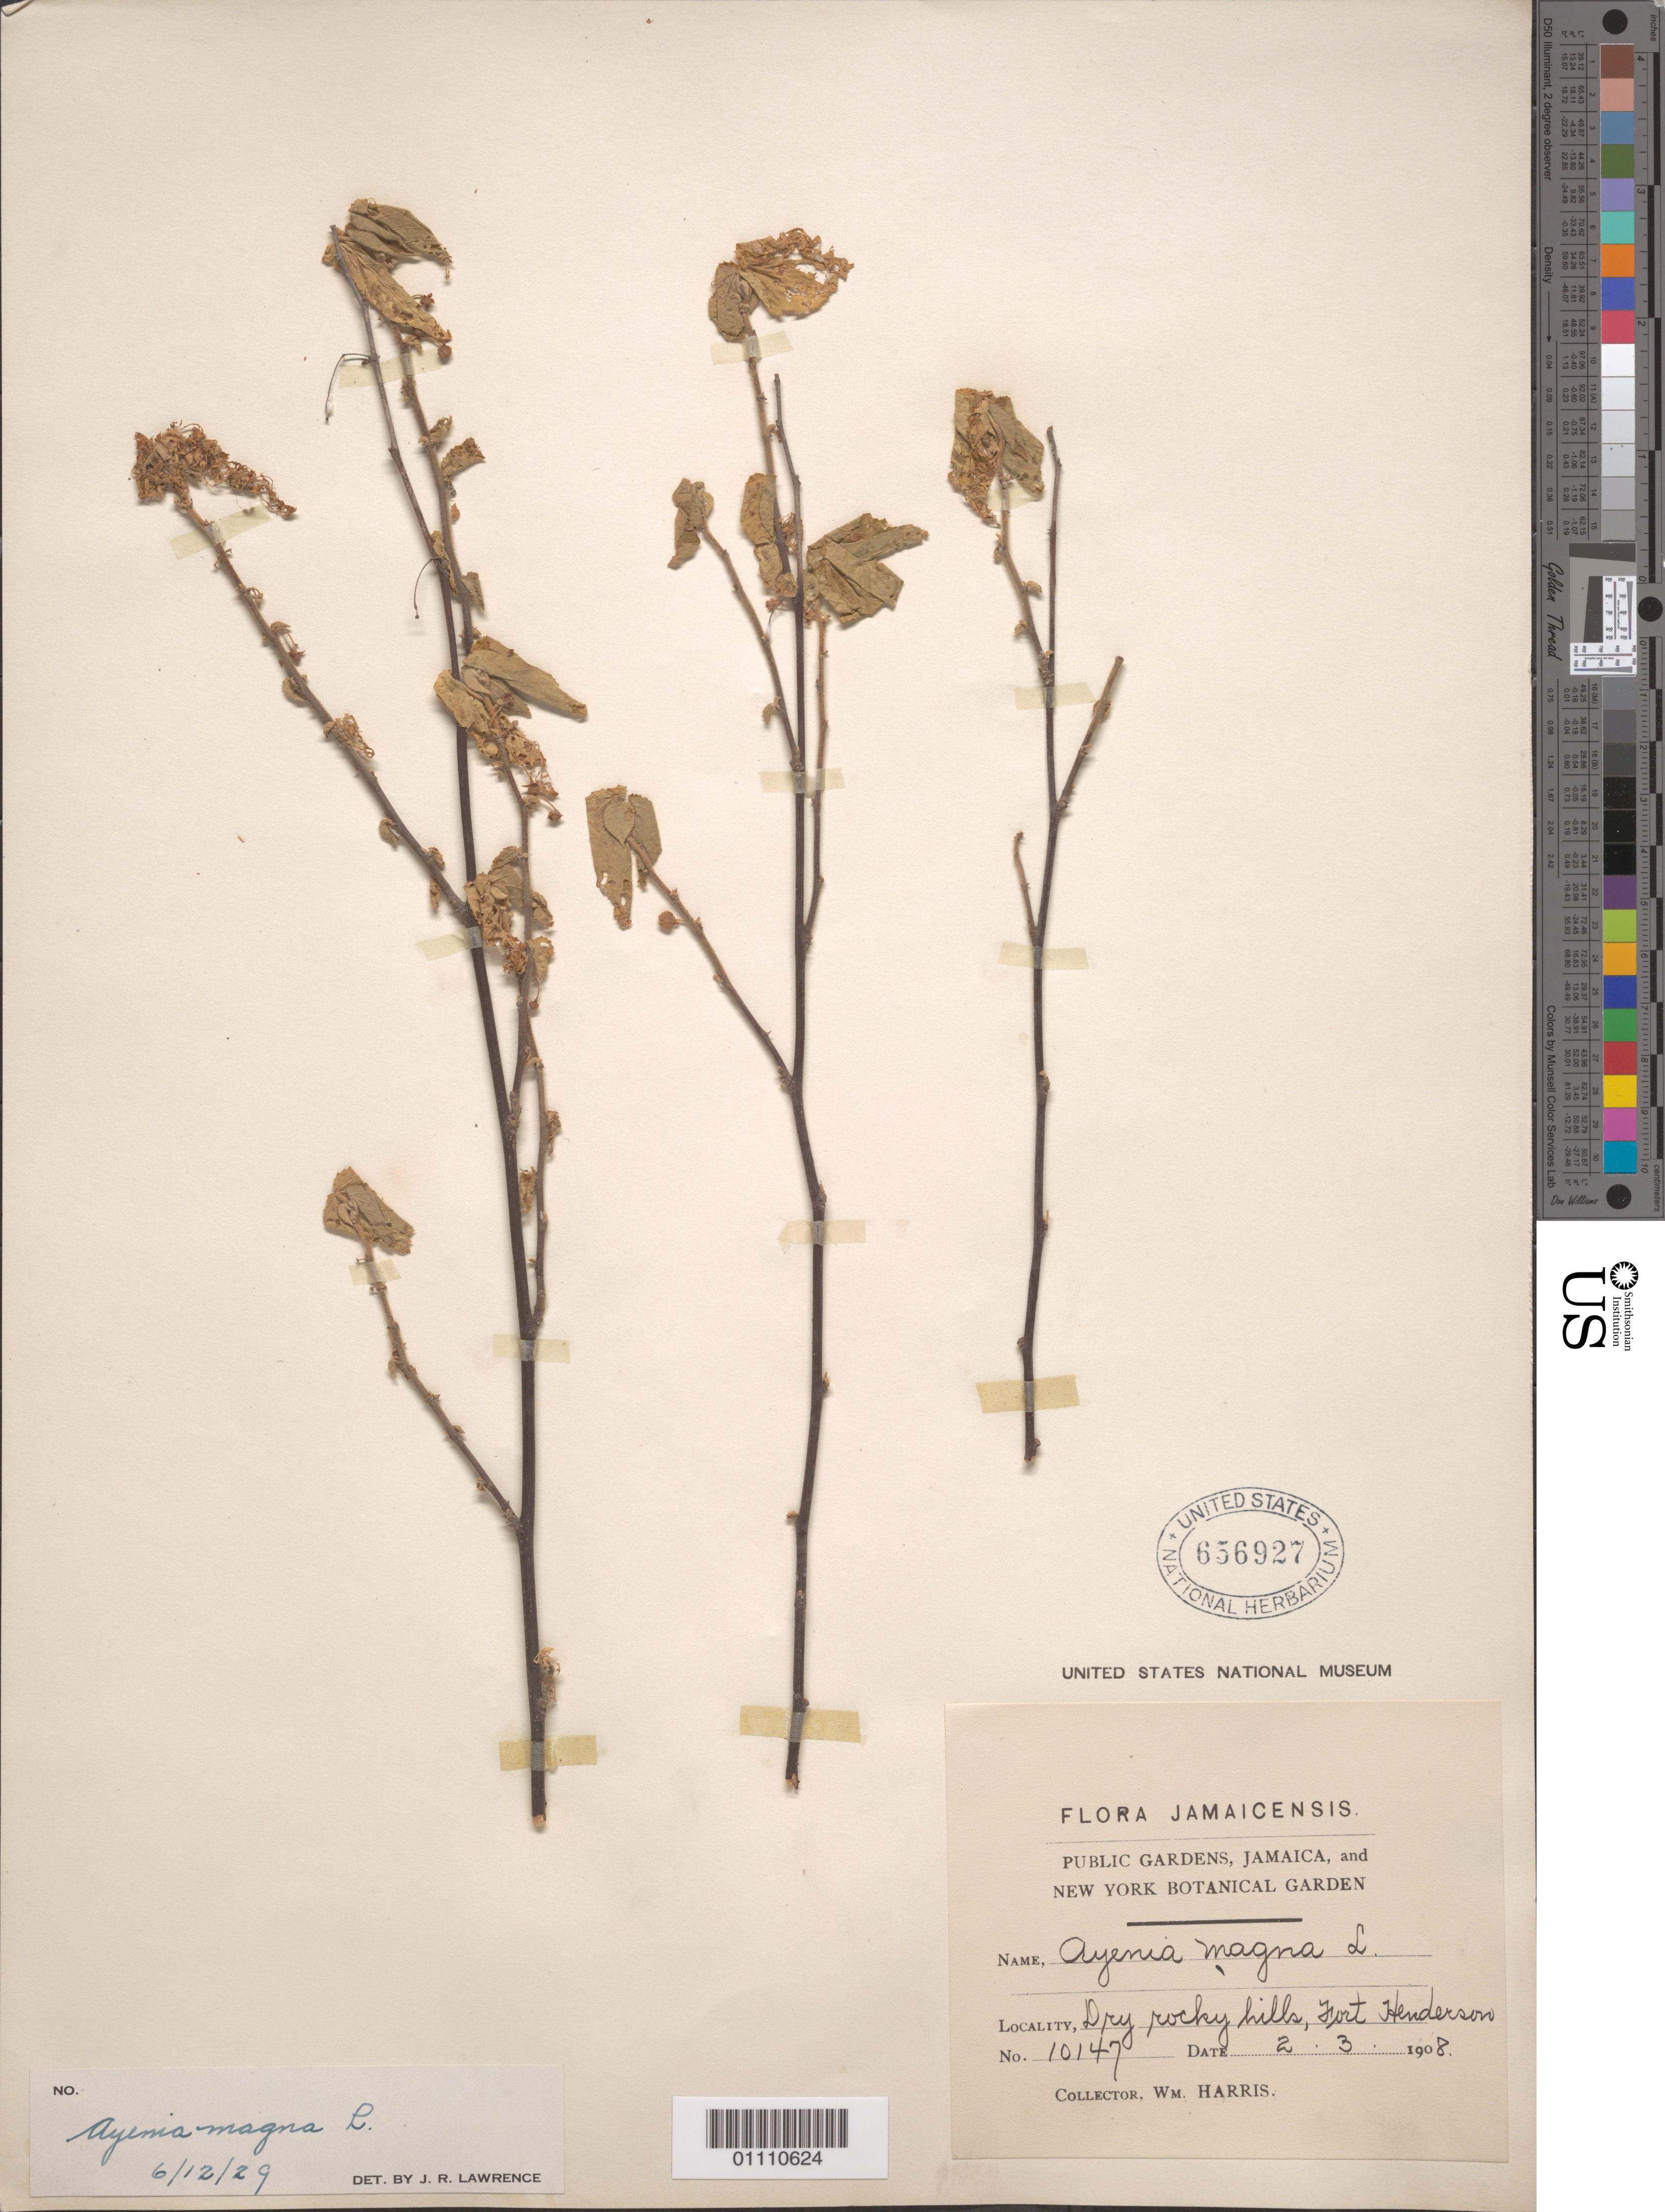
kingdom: Plantae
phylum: Tracheophyta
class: Magnoliopsida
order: Malvales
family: Malvaceae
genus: Ayenia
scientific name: Ayenia magna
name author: L.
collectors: W. Harris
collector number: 10147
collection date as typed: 02 Mar 1908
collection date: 1908-03-02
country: Jamaica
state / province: Saint Catherine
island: Jamaica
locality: Dry rocky hills, Fort Henderson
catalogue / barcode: US 656927